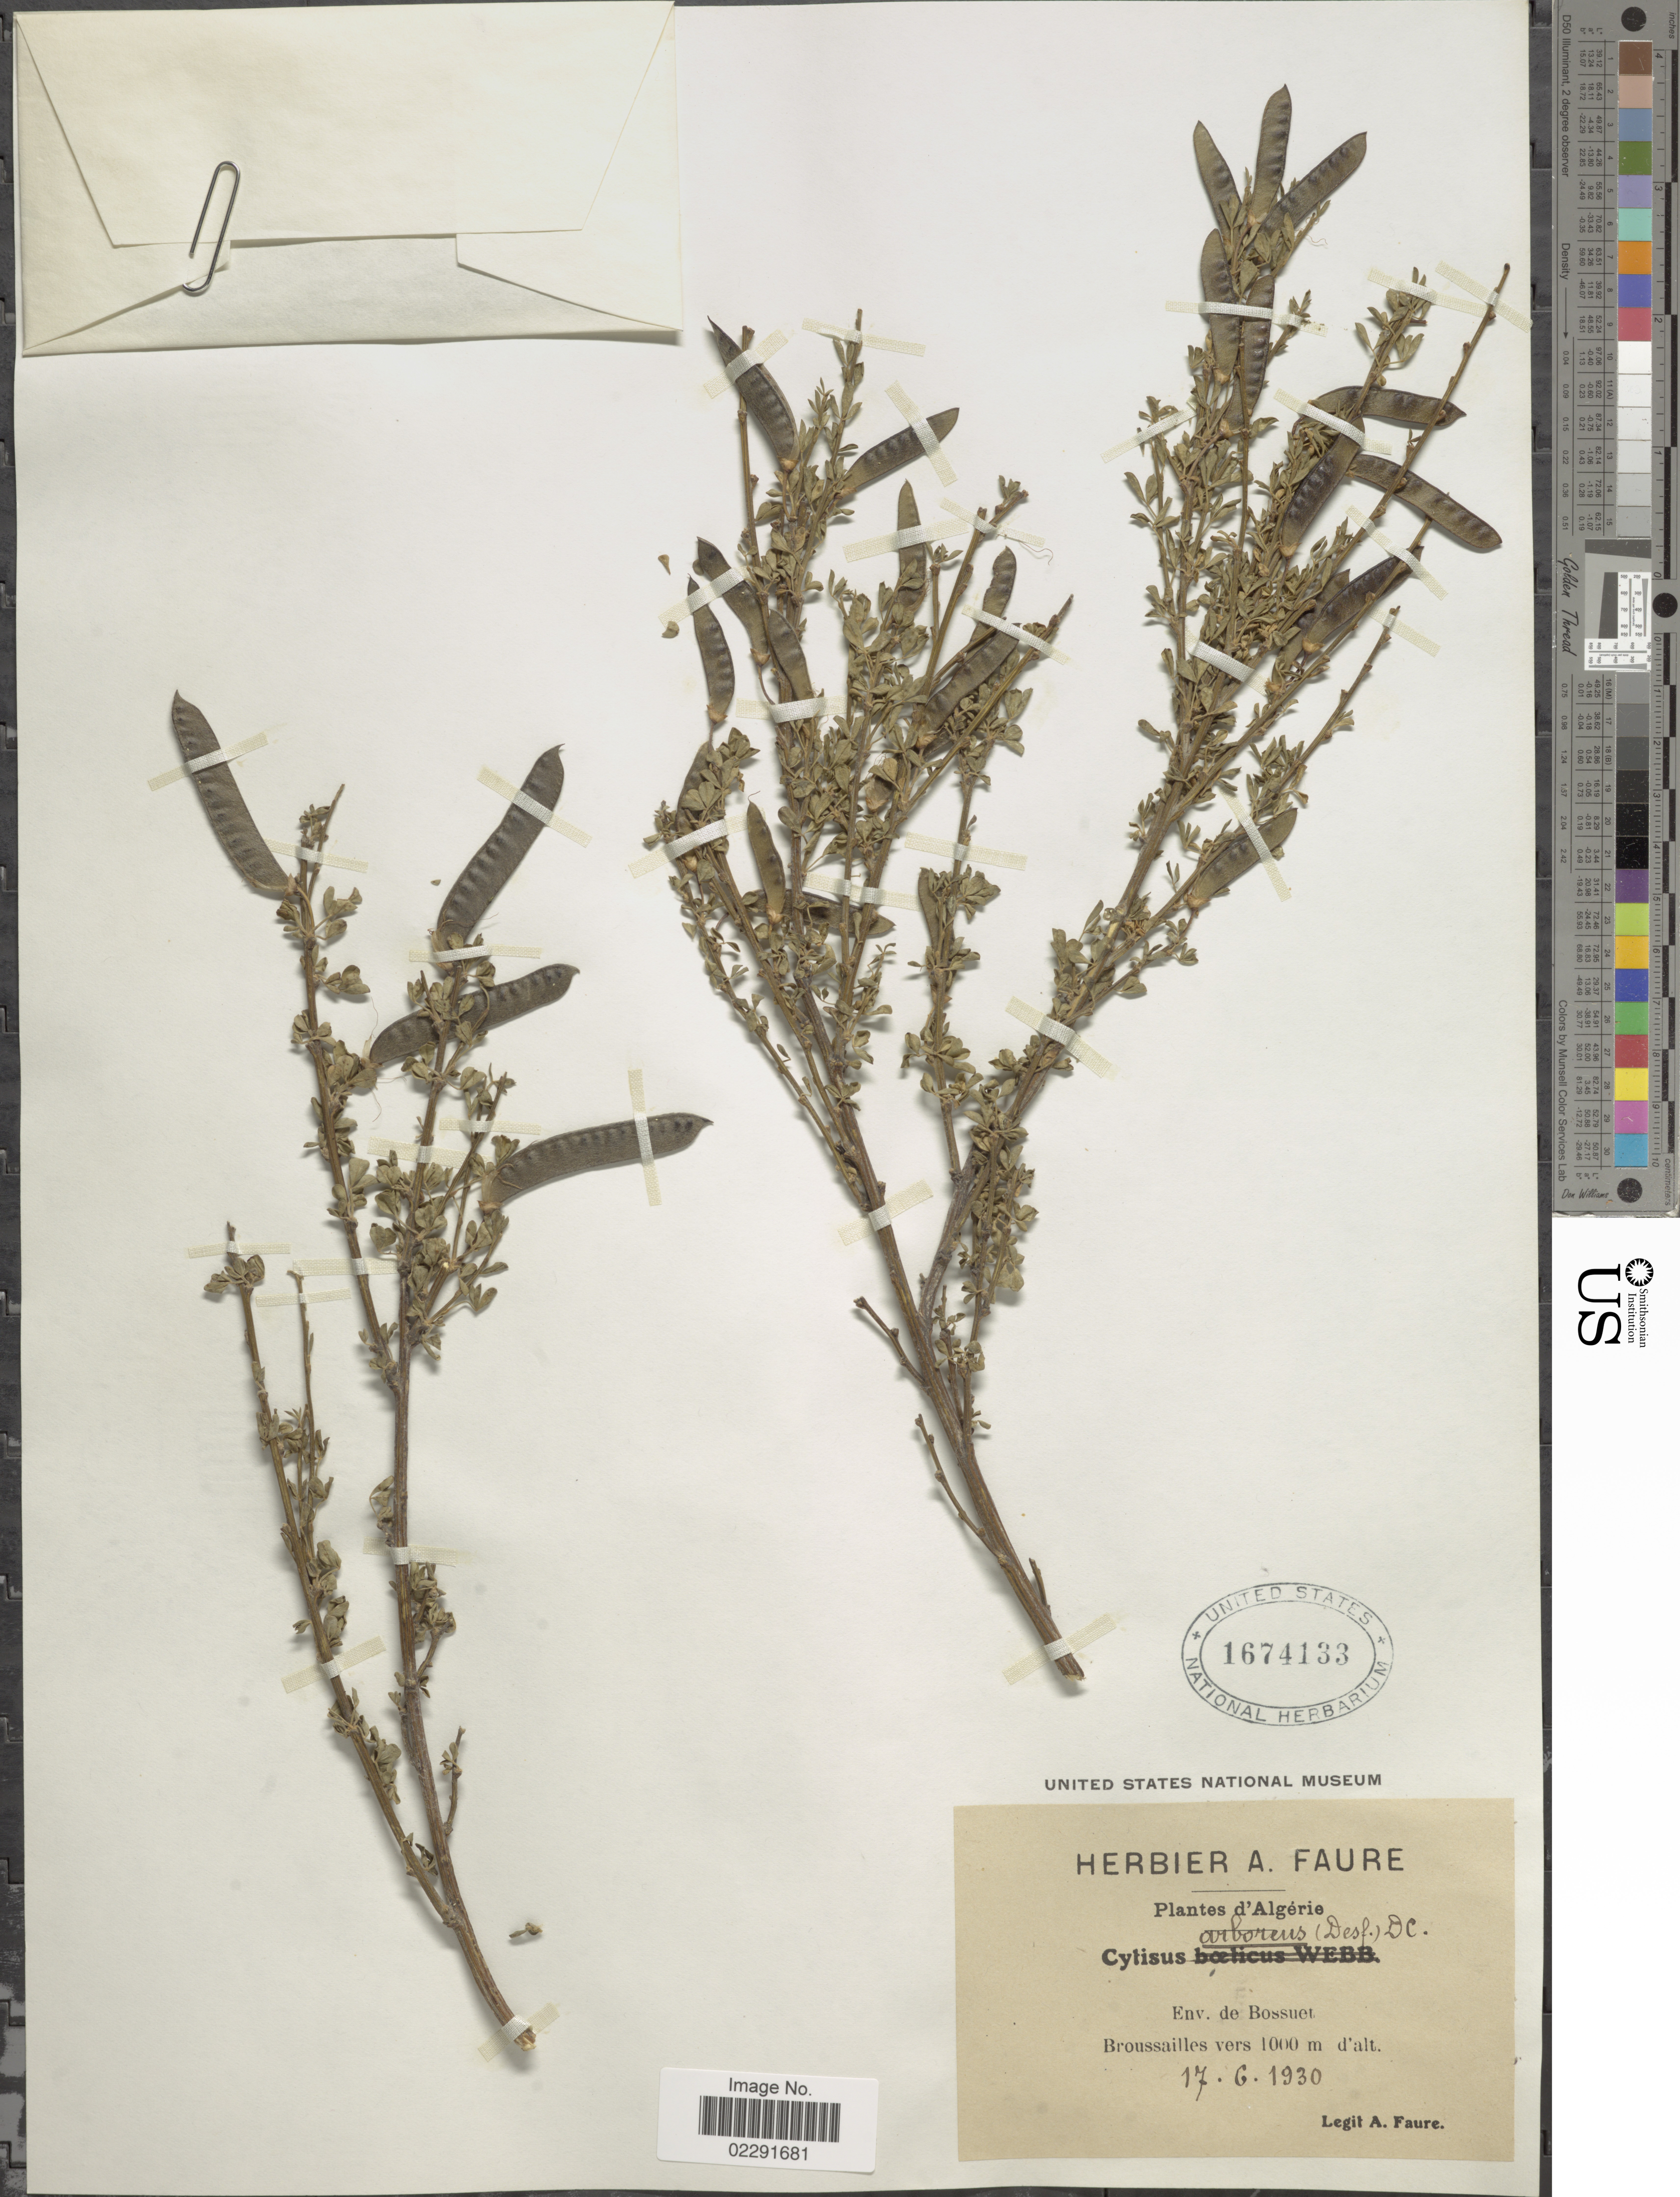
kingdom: Plantae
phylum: Tracheophyta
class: Magnoliopsida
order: Fabales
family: Fabaceae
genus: Cytisus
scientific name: Cytisus arboreus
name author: (Desf.) DC.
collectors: A. Faure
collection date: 1930-06-17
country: Algeria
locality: D'Algerie, Env. de Bossuet, broussailles.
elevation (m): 1000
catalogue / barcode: US 1674133